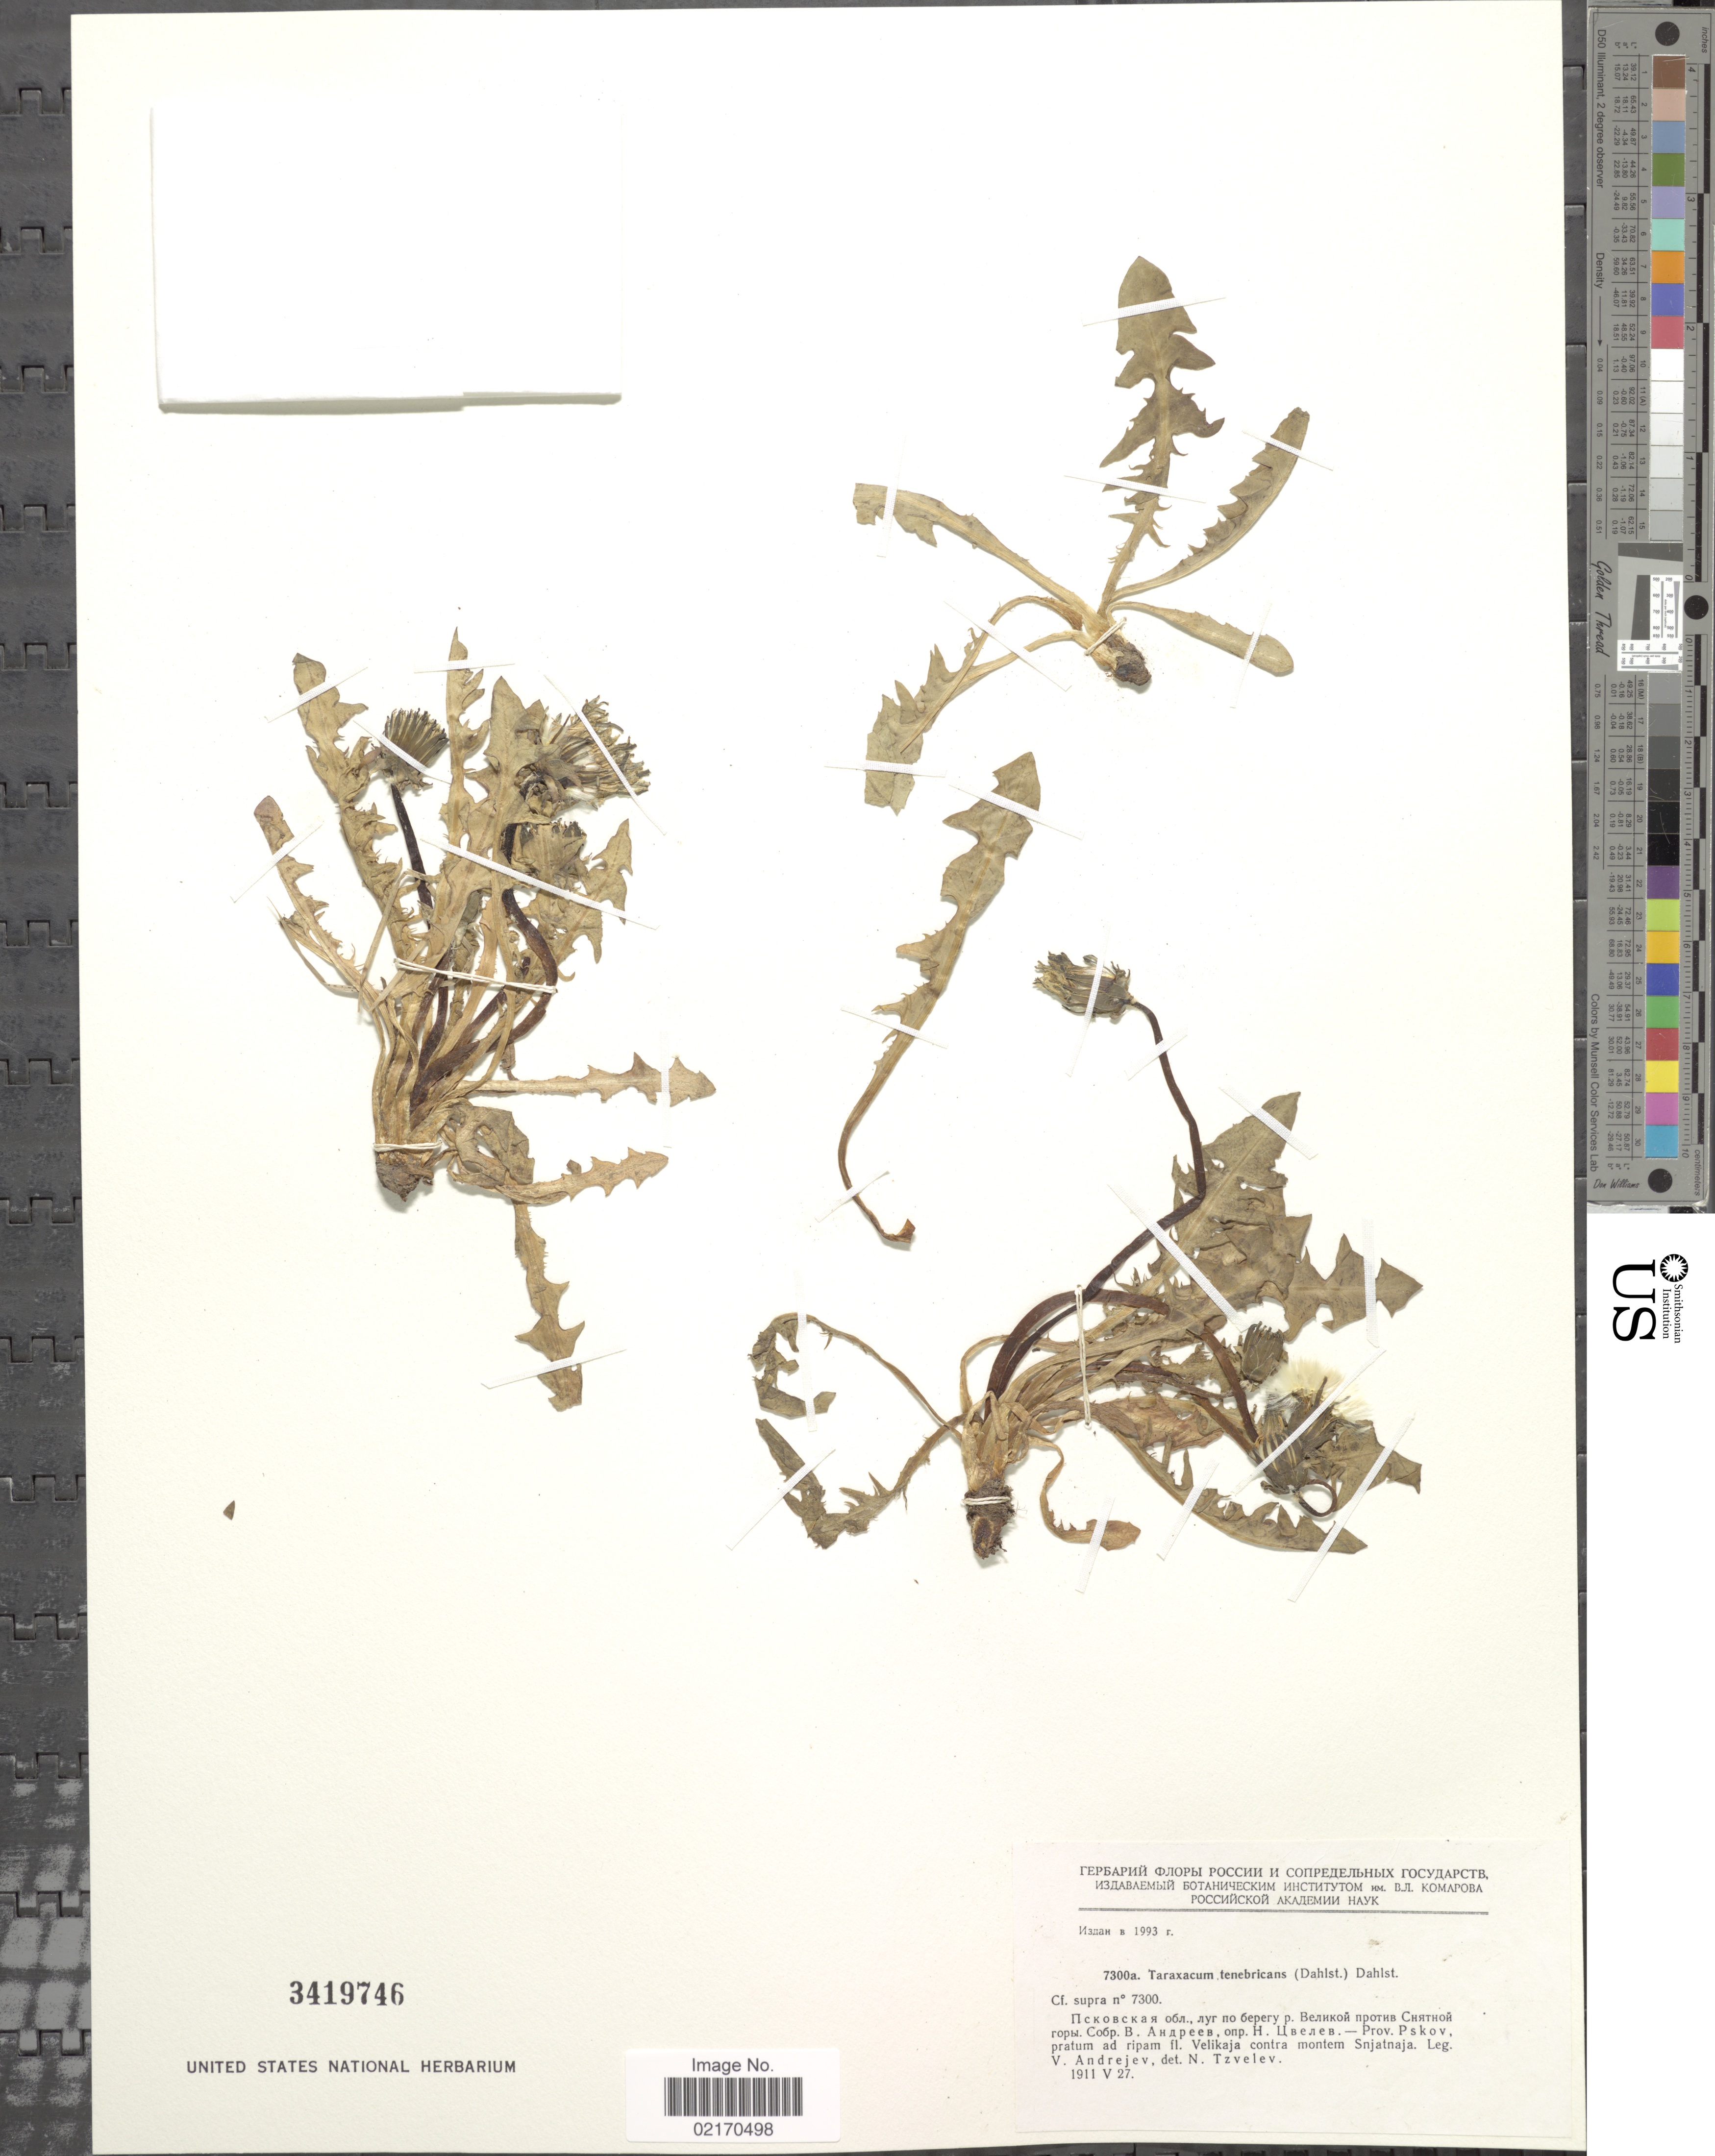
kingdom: Plantae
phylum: Tracheophyta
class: Magnoliopsida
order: Asterales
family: Asteraceae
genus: Taraxacum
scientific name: Taraxacum tenebricans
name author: (Dahlst.) H. Lindb.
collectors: V. Andrejev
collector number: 7300a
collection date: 1911-05-27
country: Russian Federation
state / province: Pskov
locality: Pratum ad ripam fl. Velikaja contra montem Snjatnaja.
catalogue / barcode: US 3419746